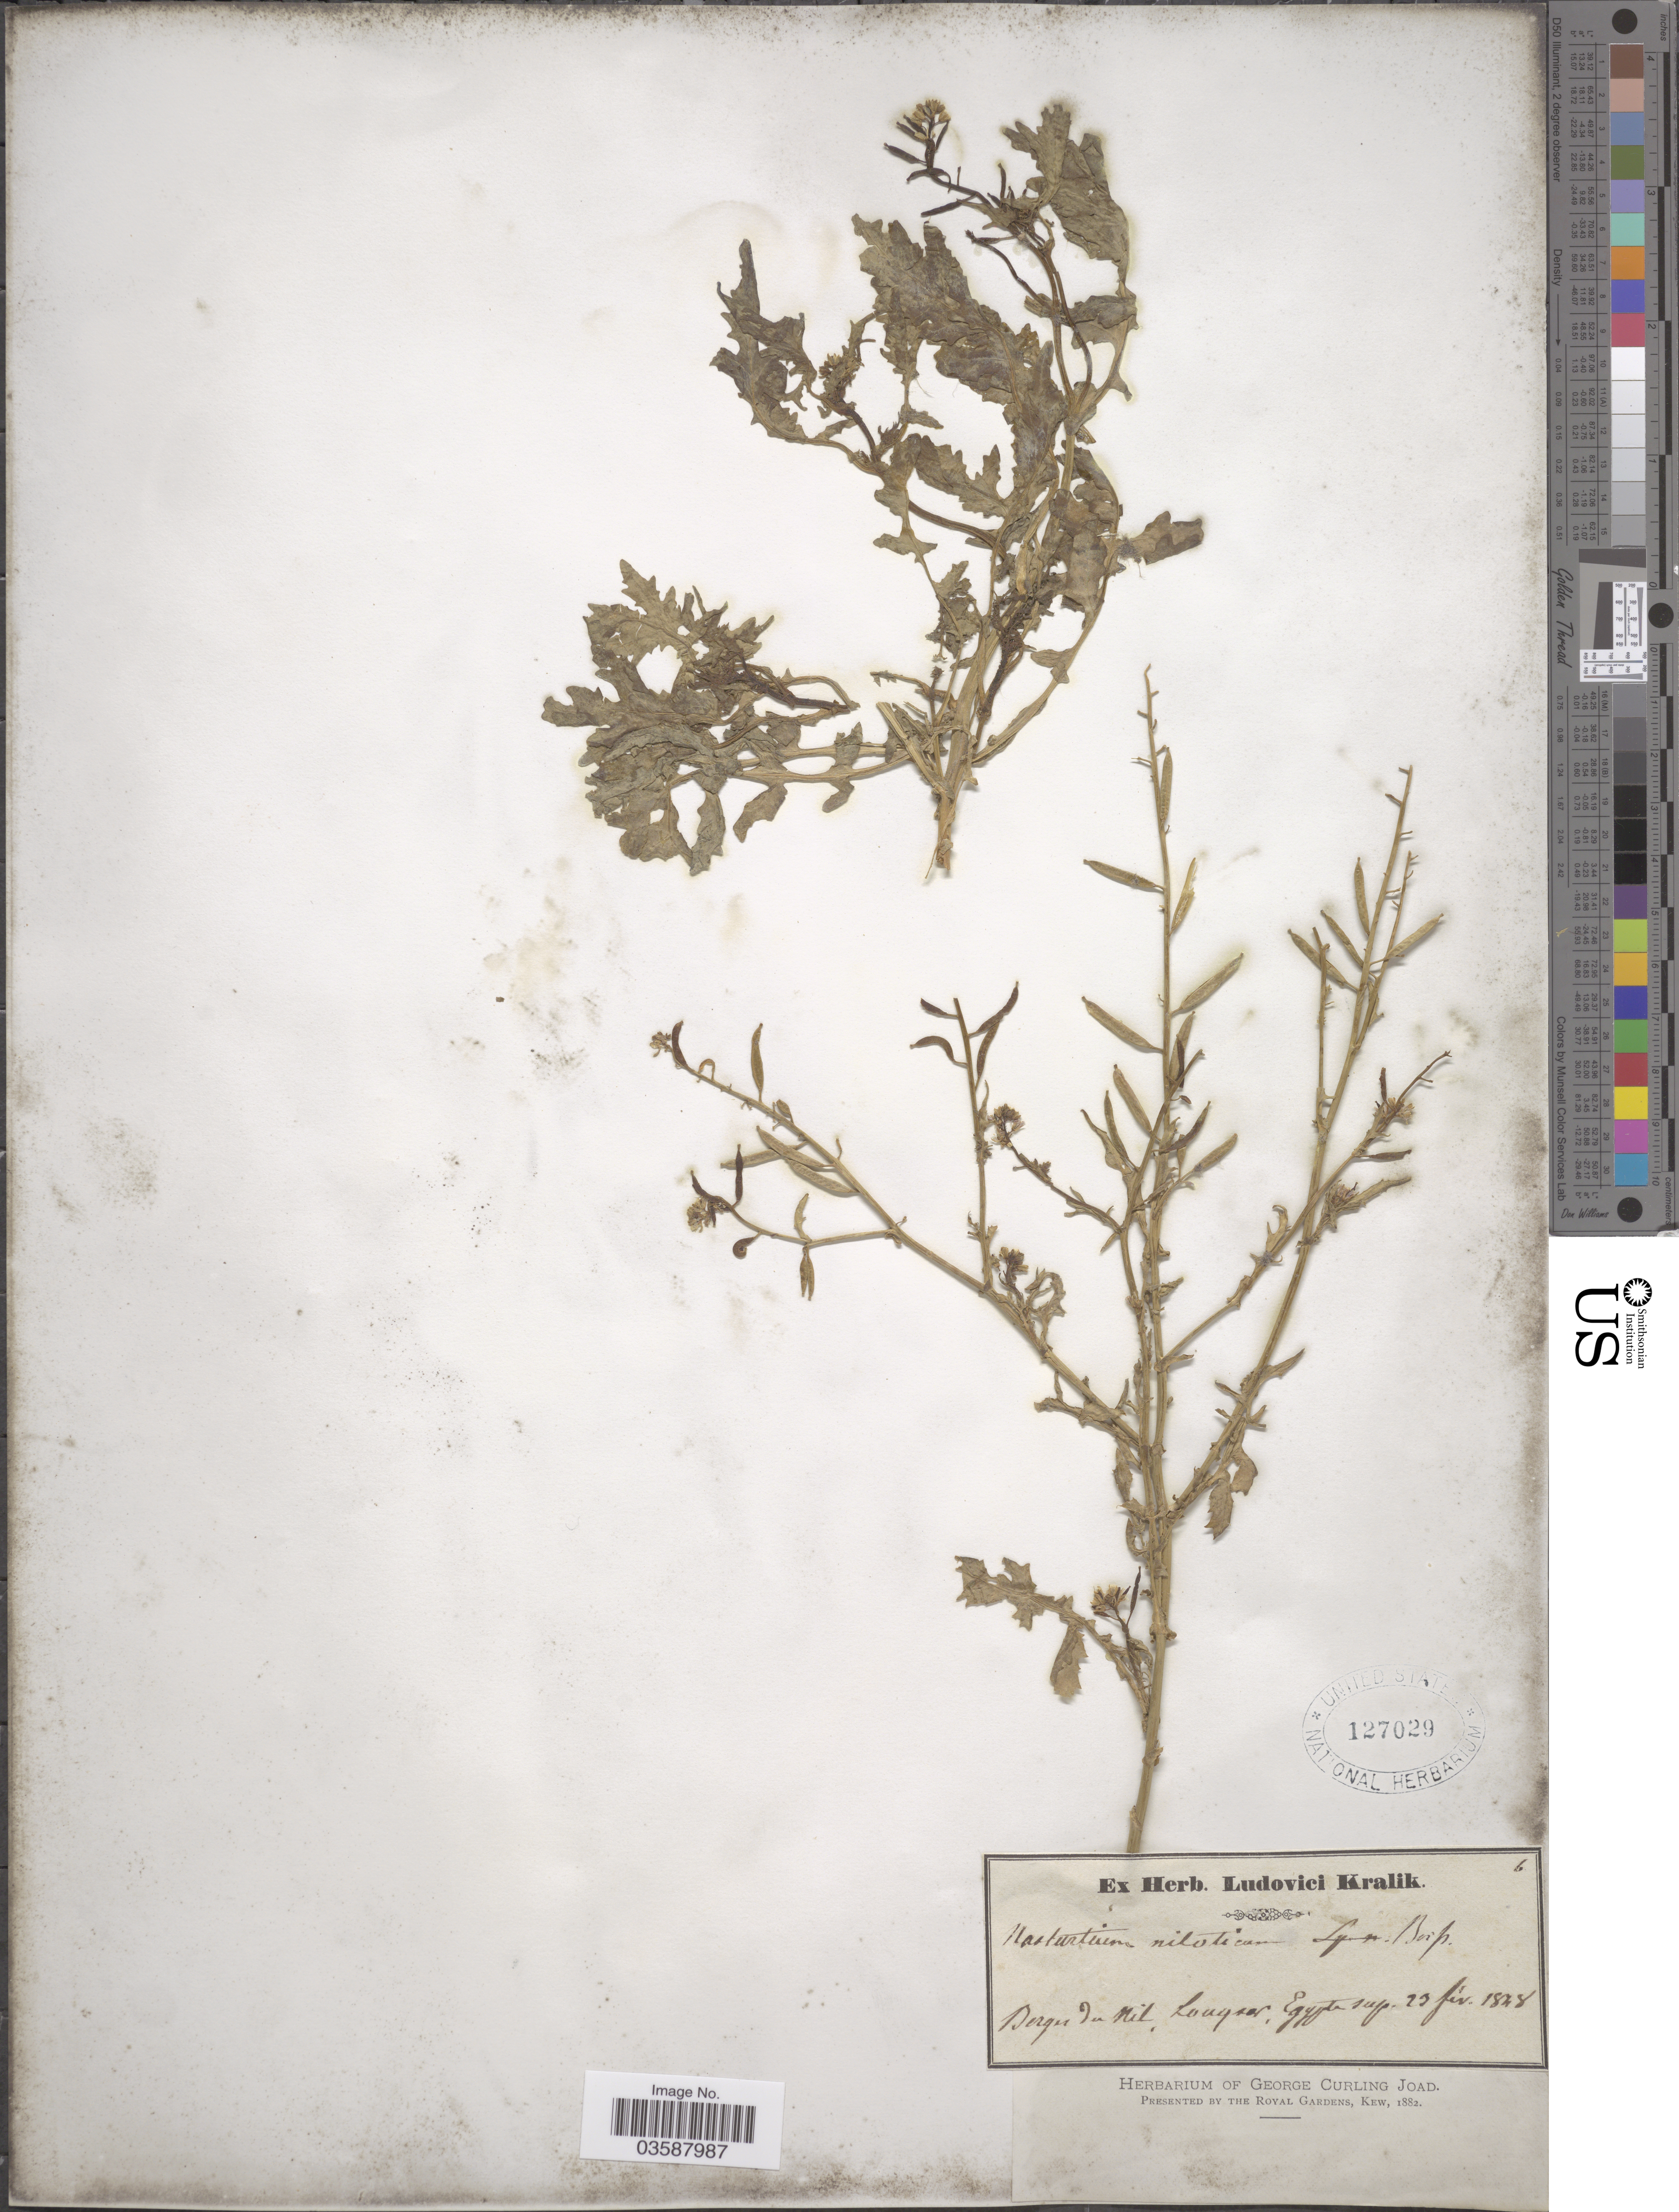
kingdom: Plantae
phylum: Tracheophyta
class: Magnoliopsida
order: Brassicales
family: Brassicaceae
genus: Rorippa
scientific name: Rorippa micrantha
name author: (B. Heyne ex Roth) Jonsell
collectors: ex herb. L. Kralik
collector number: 6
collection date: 1848-02-23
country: Egypt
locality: Berges du Nil, Lougser, Egypte sup.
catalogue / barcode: US 127029